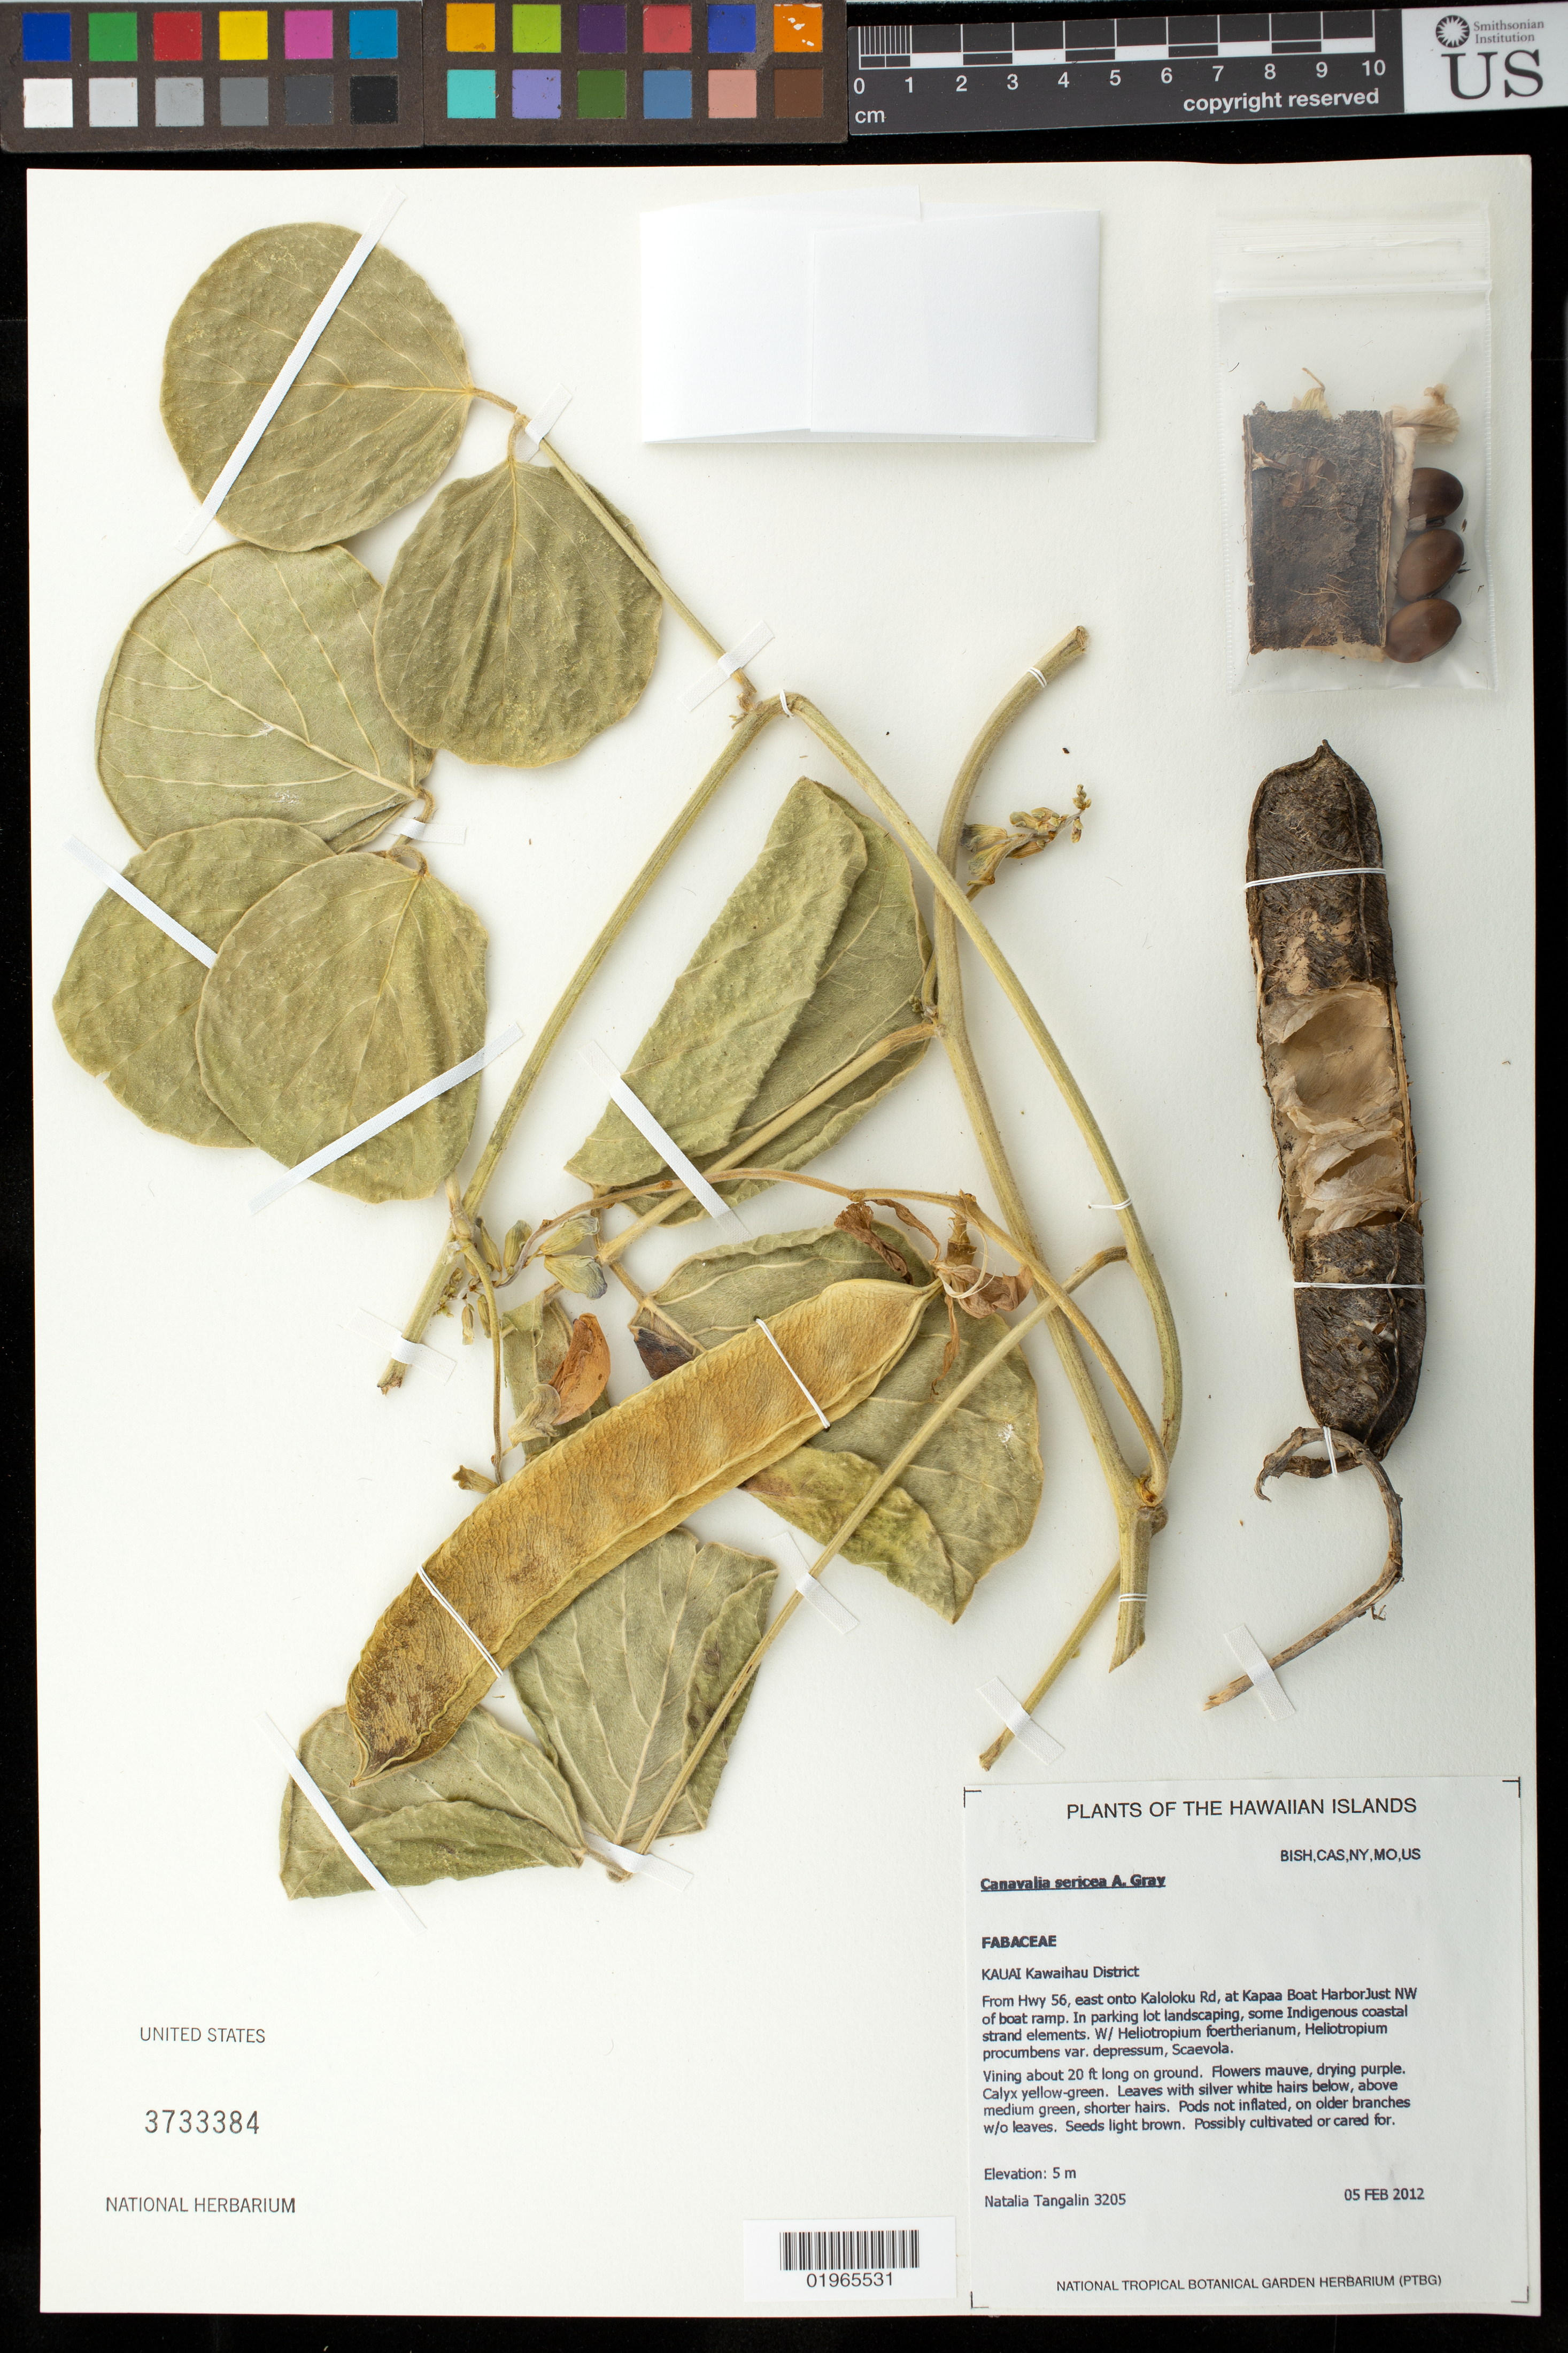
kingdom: Plantae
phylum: Tracheophyta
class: Magnoliopsida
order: Fabales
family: Fabaceae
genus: Canavalia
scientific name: Canavalia sericea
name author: A. Gray in Wilkes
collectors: N. Tangalin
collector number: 3205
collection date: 2012-02-05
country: United States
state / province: Hawaii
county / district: Kauai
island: Kaua'i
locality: Kawaihau District, from Hwy. 56, east onto Kaloloku Rd., at Kapaa Boat Harbor, just NW of boat ramp in parking lot landscaping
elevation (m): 5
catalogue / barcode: US 3733384